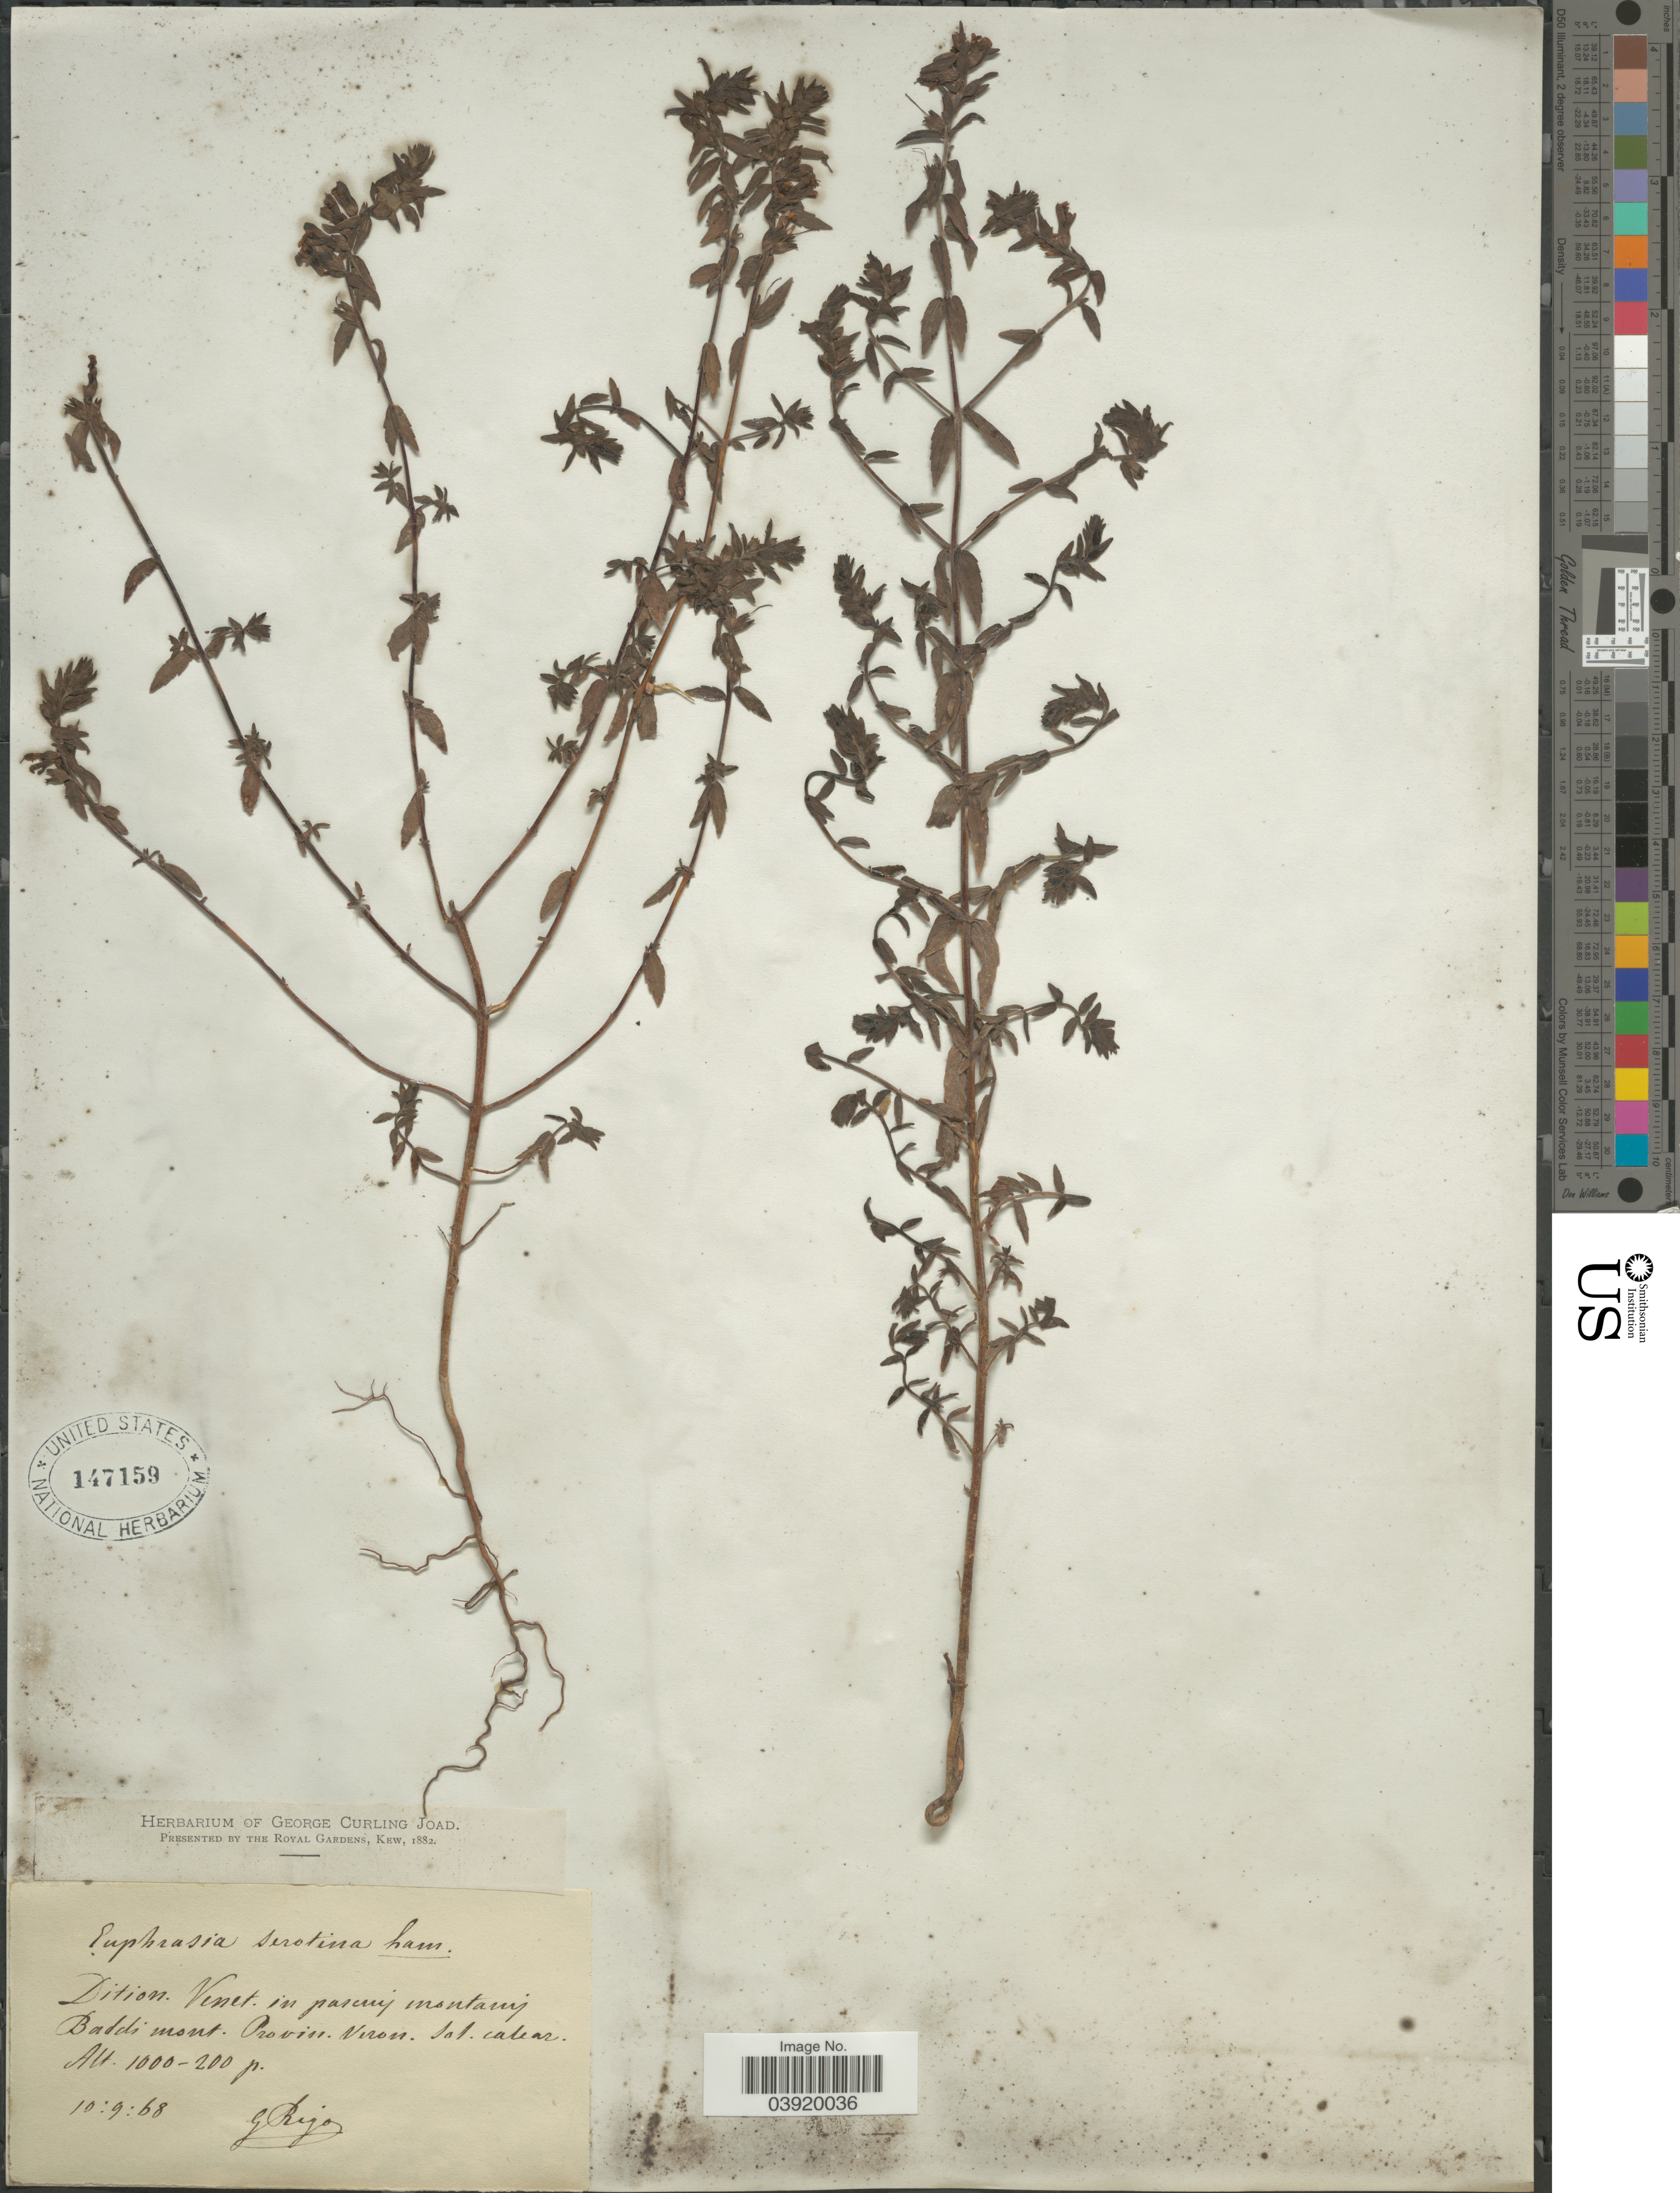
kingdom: Plantae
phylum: Tracheophyta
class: Magnoliopsida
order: Lamiales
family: Orobanchaceae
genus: Odontites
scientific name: Odontites vulgaris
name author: Moench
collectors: G. Rigo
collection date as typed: Transcribed d/m/y: 10/9/68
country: Italy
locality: Dition. Venet. in parcriy [interpreted] montany Badels mont. Provin. Veron. Sol calear.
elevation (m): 61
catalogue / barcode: US 147159